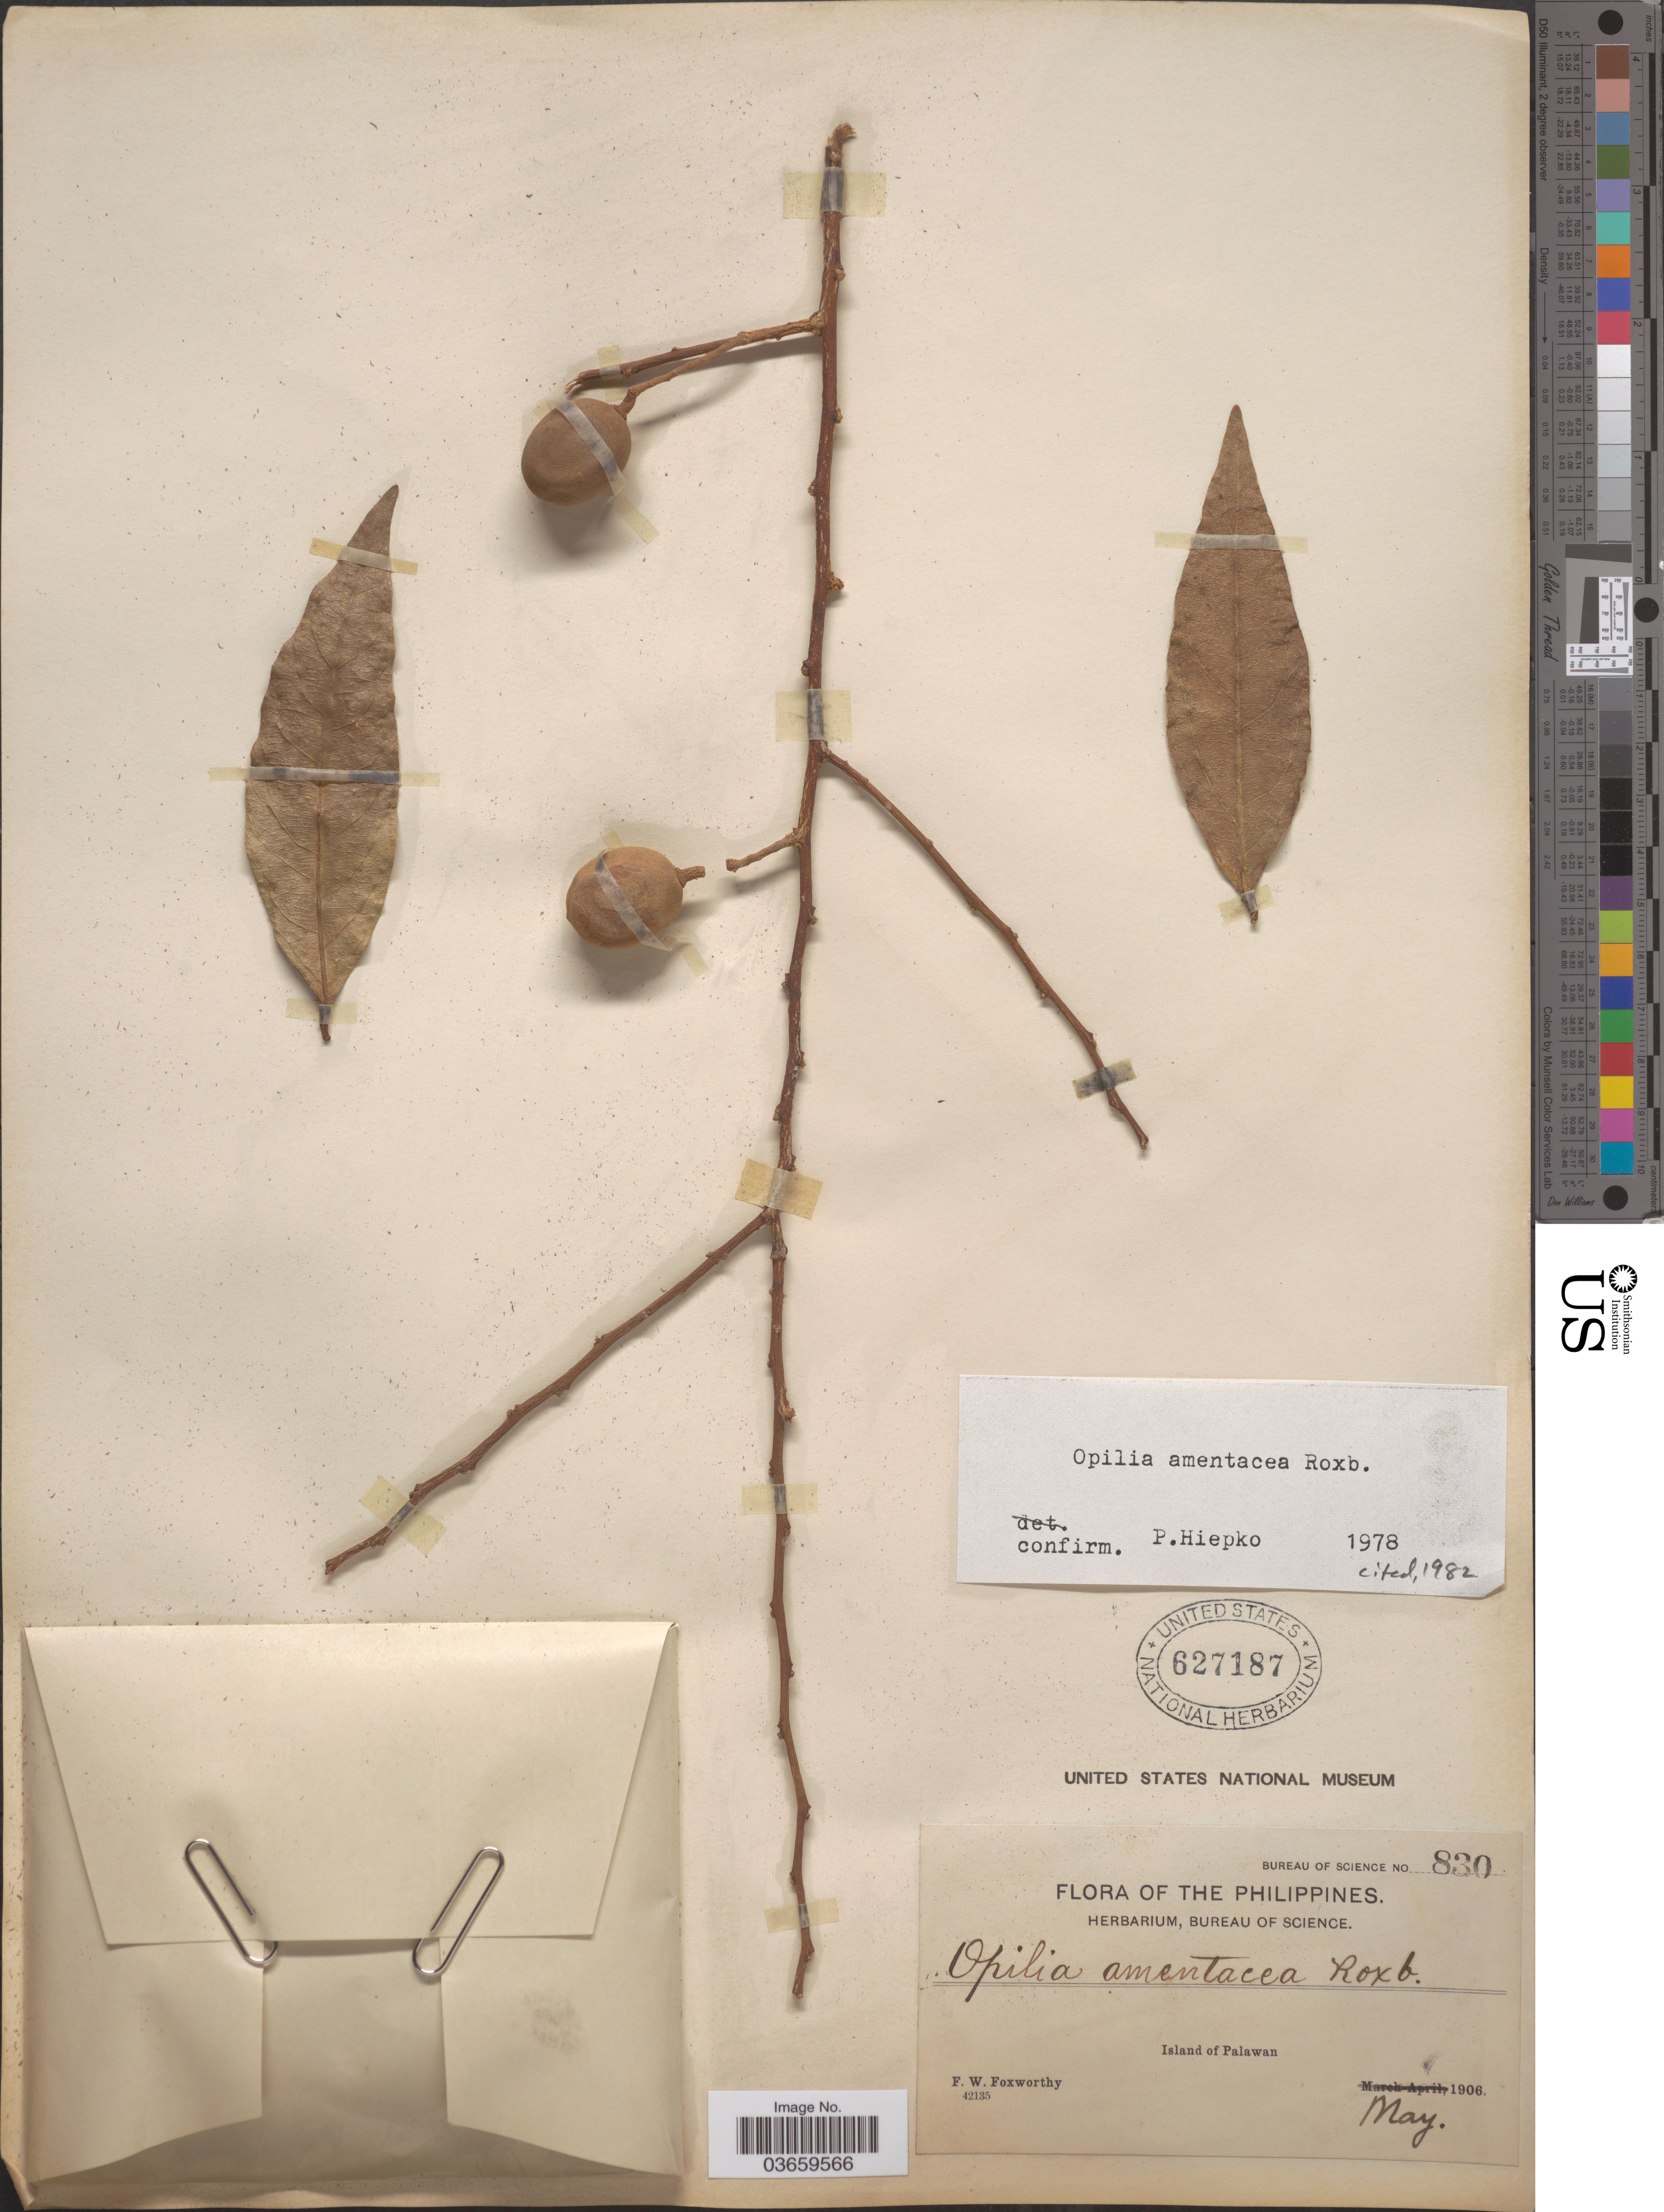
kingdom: Plantae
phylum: Tracheophyta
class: Magnoliopsida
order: Santalales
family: Opiliaceae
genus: Opilia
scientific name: Opilia amentacea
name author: Roxb.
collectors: F. W. Foxworthy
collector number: Bureau of Science 830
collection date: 1906-05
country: Philippines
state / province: Mimaropa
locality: Island of Palawan.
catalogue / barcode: US 627187